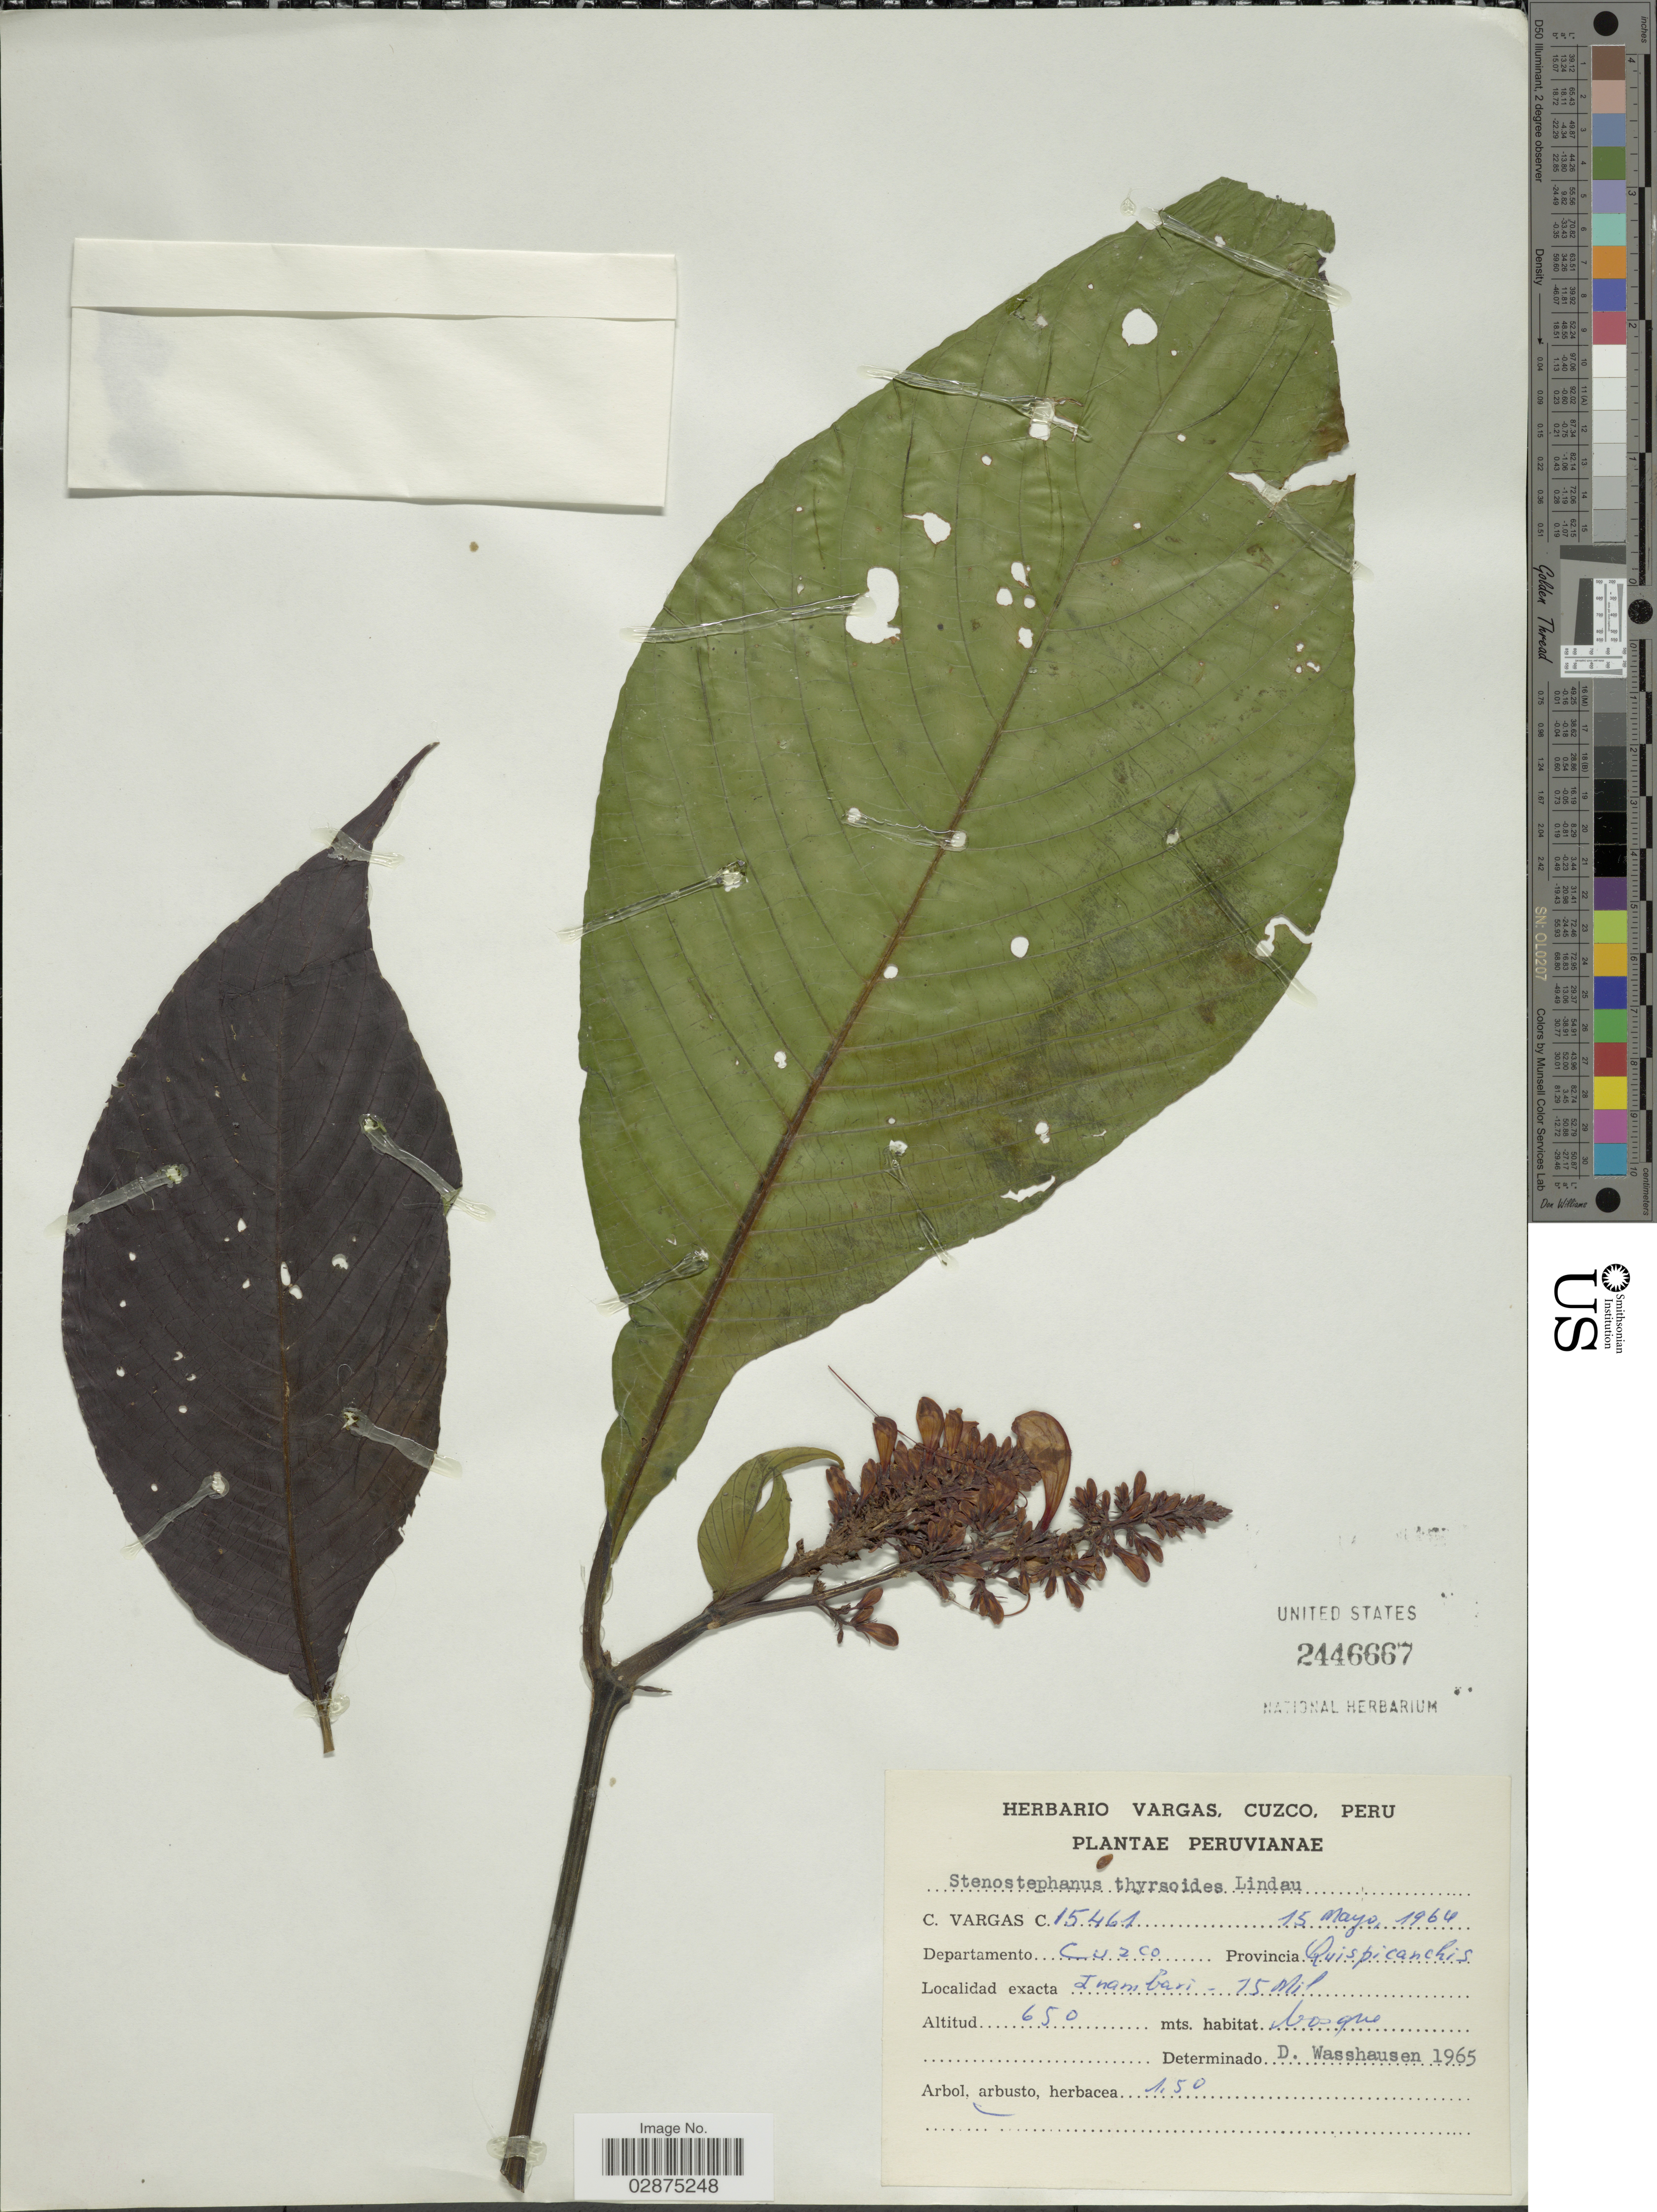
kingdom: Plantae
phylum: Tracheophyta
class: Magnoliopsida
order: Lamiales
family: Acanthaceae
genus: Stenostephanus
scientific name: Stenostephanus longistaminus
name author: (Ruiz & Pav.) V.M. Baum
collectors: C. Vargas Calderón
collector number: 15461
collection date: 1964-05-15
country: Peru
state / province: Cusco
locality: Departamento Cuzco. Provincia Quispicanchi. Inambari - 75 Mil.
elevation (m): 650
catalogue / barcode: US 2446667